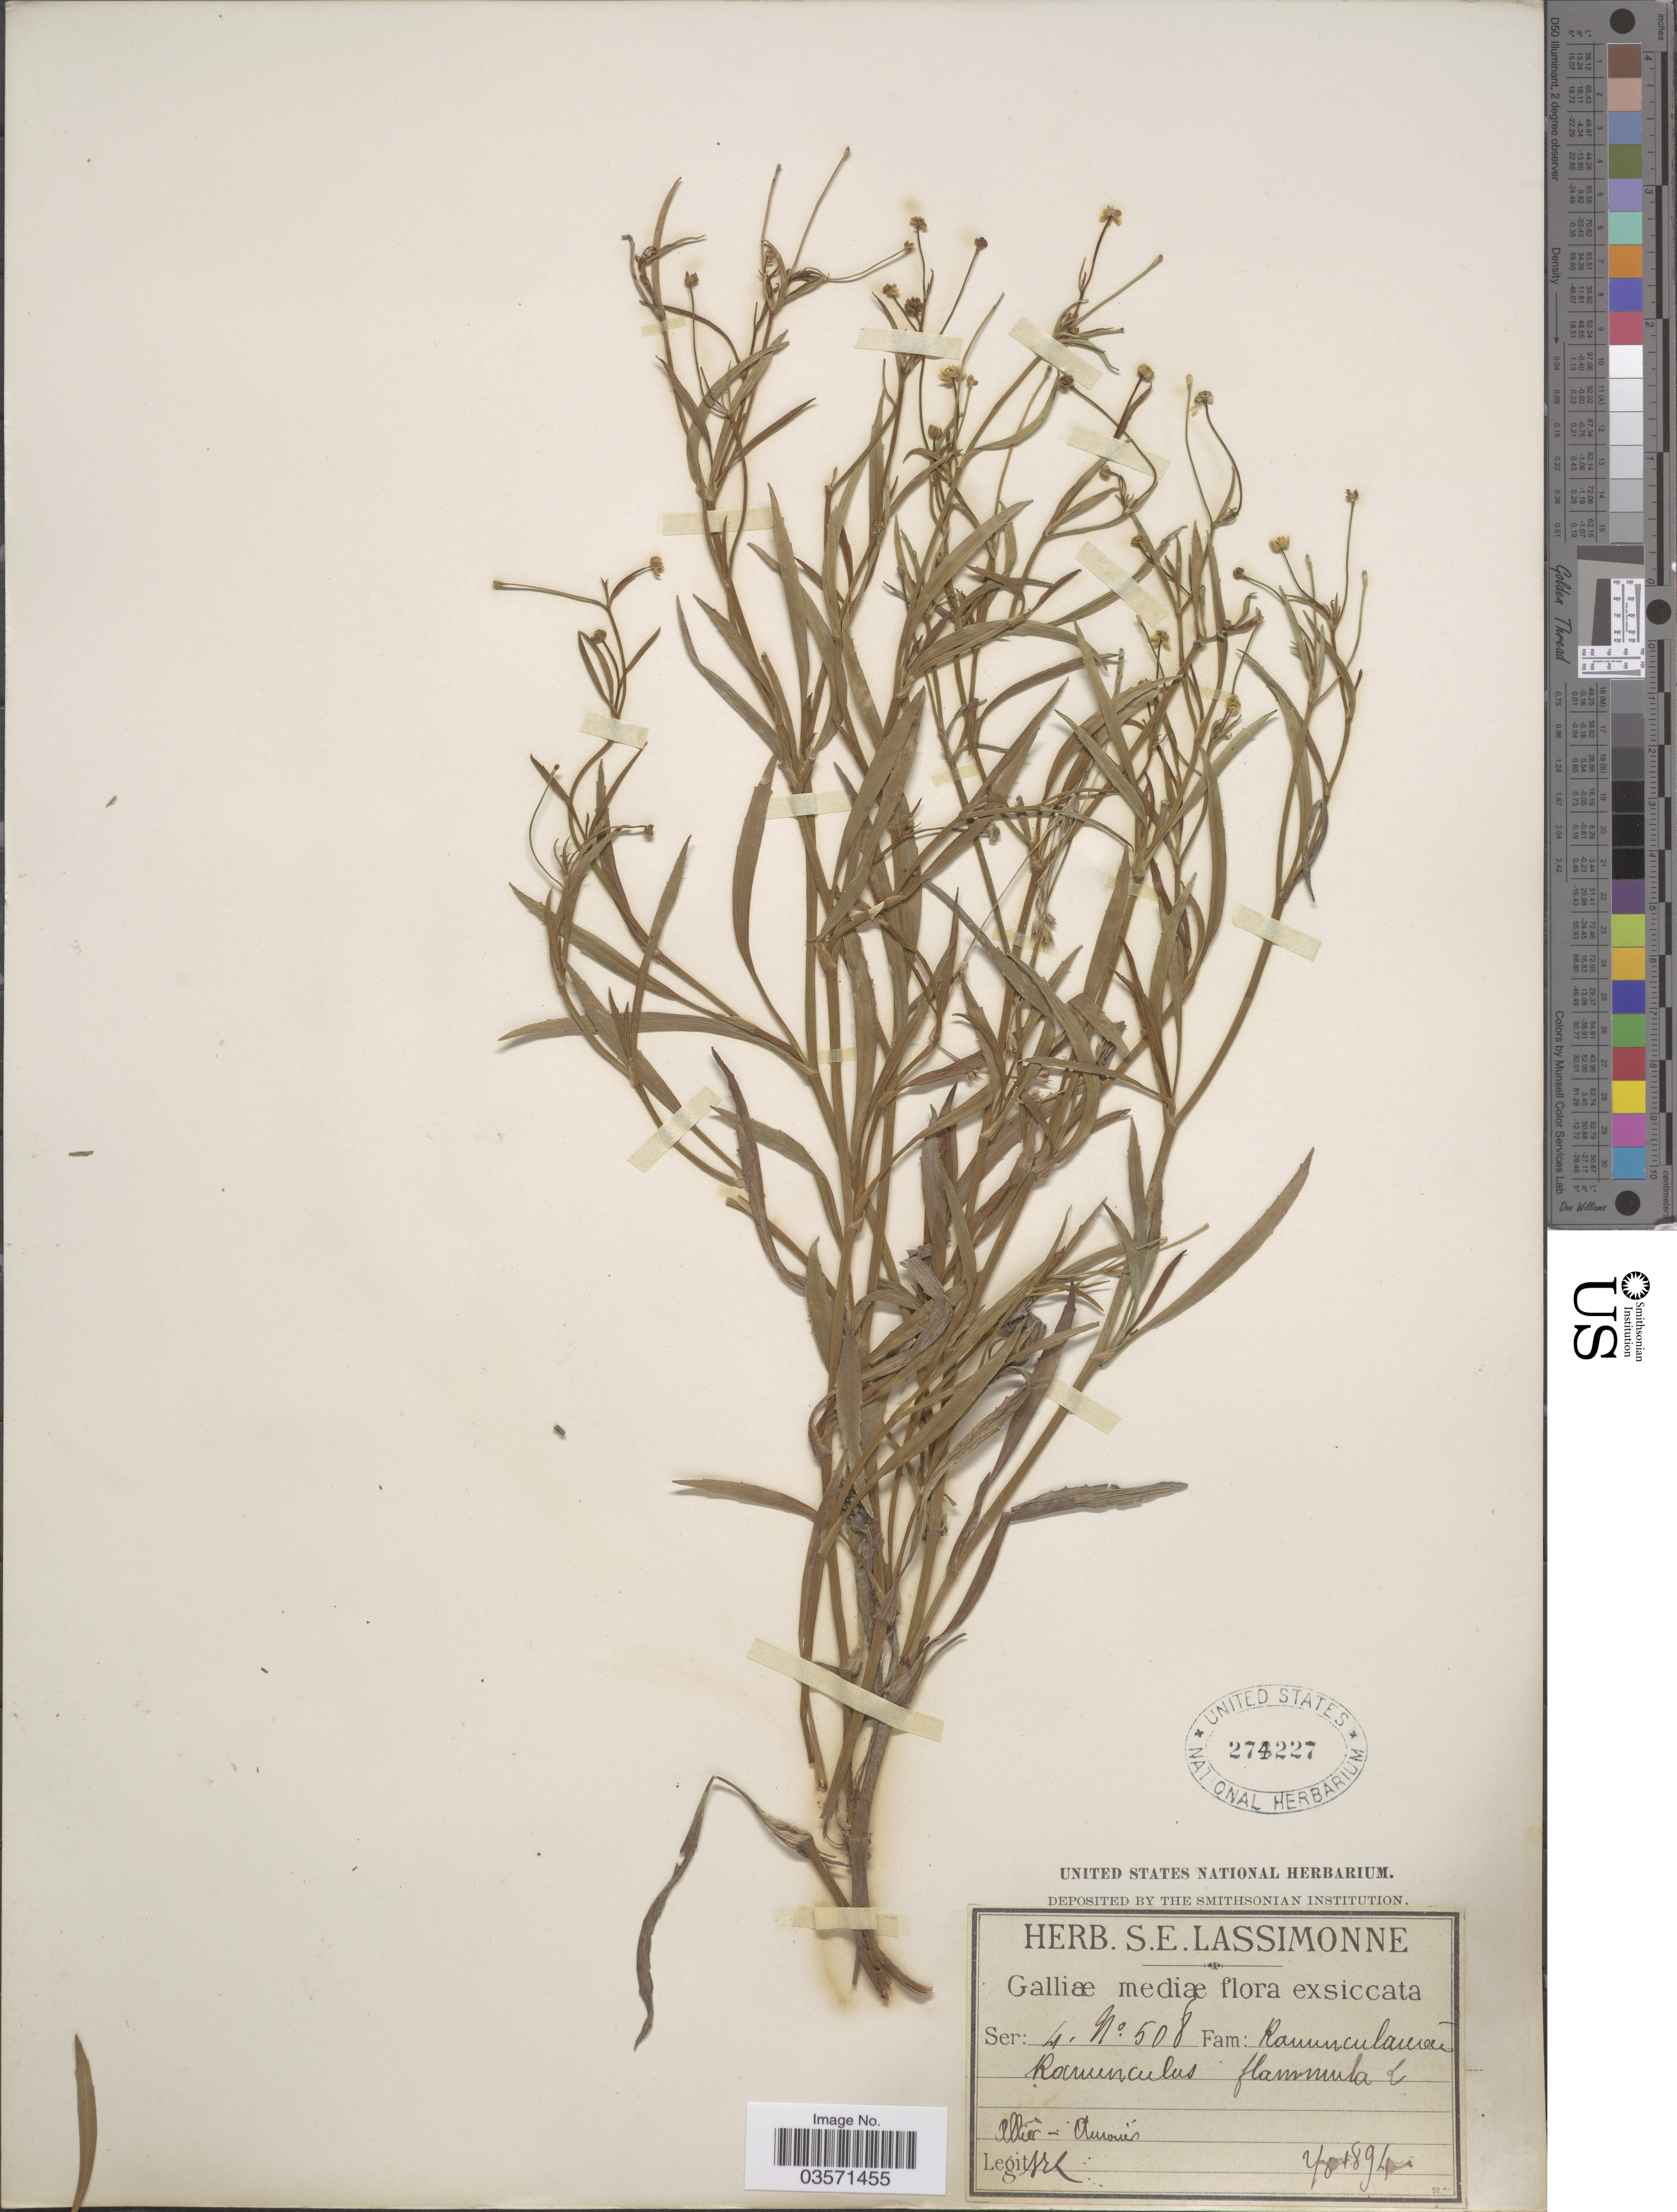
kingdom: Plantae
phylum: Tracheophyta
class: Magnoliopsida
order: Ranunculales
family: Ranunculaceae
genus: Ranunculus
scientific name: Ranunculus flammula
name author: L.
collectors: S. Lassimonne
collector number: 508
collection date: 1894-08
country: France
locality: Galliæ mediæ. Allier - Aurouer.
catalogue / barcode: US 274227